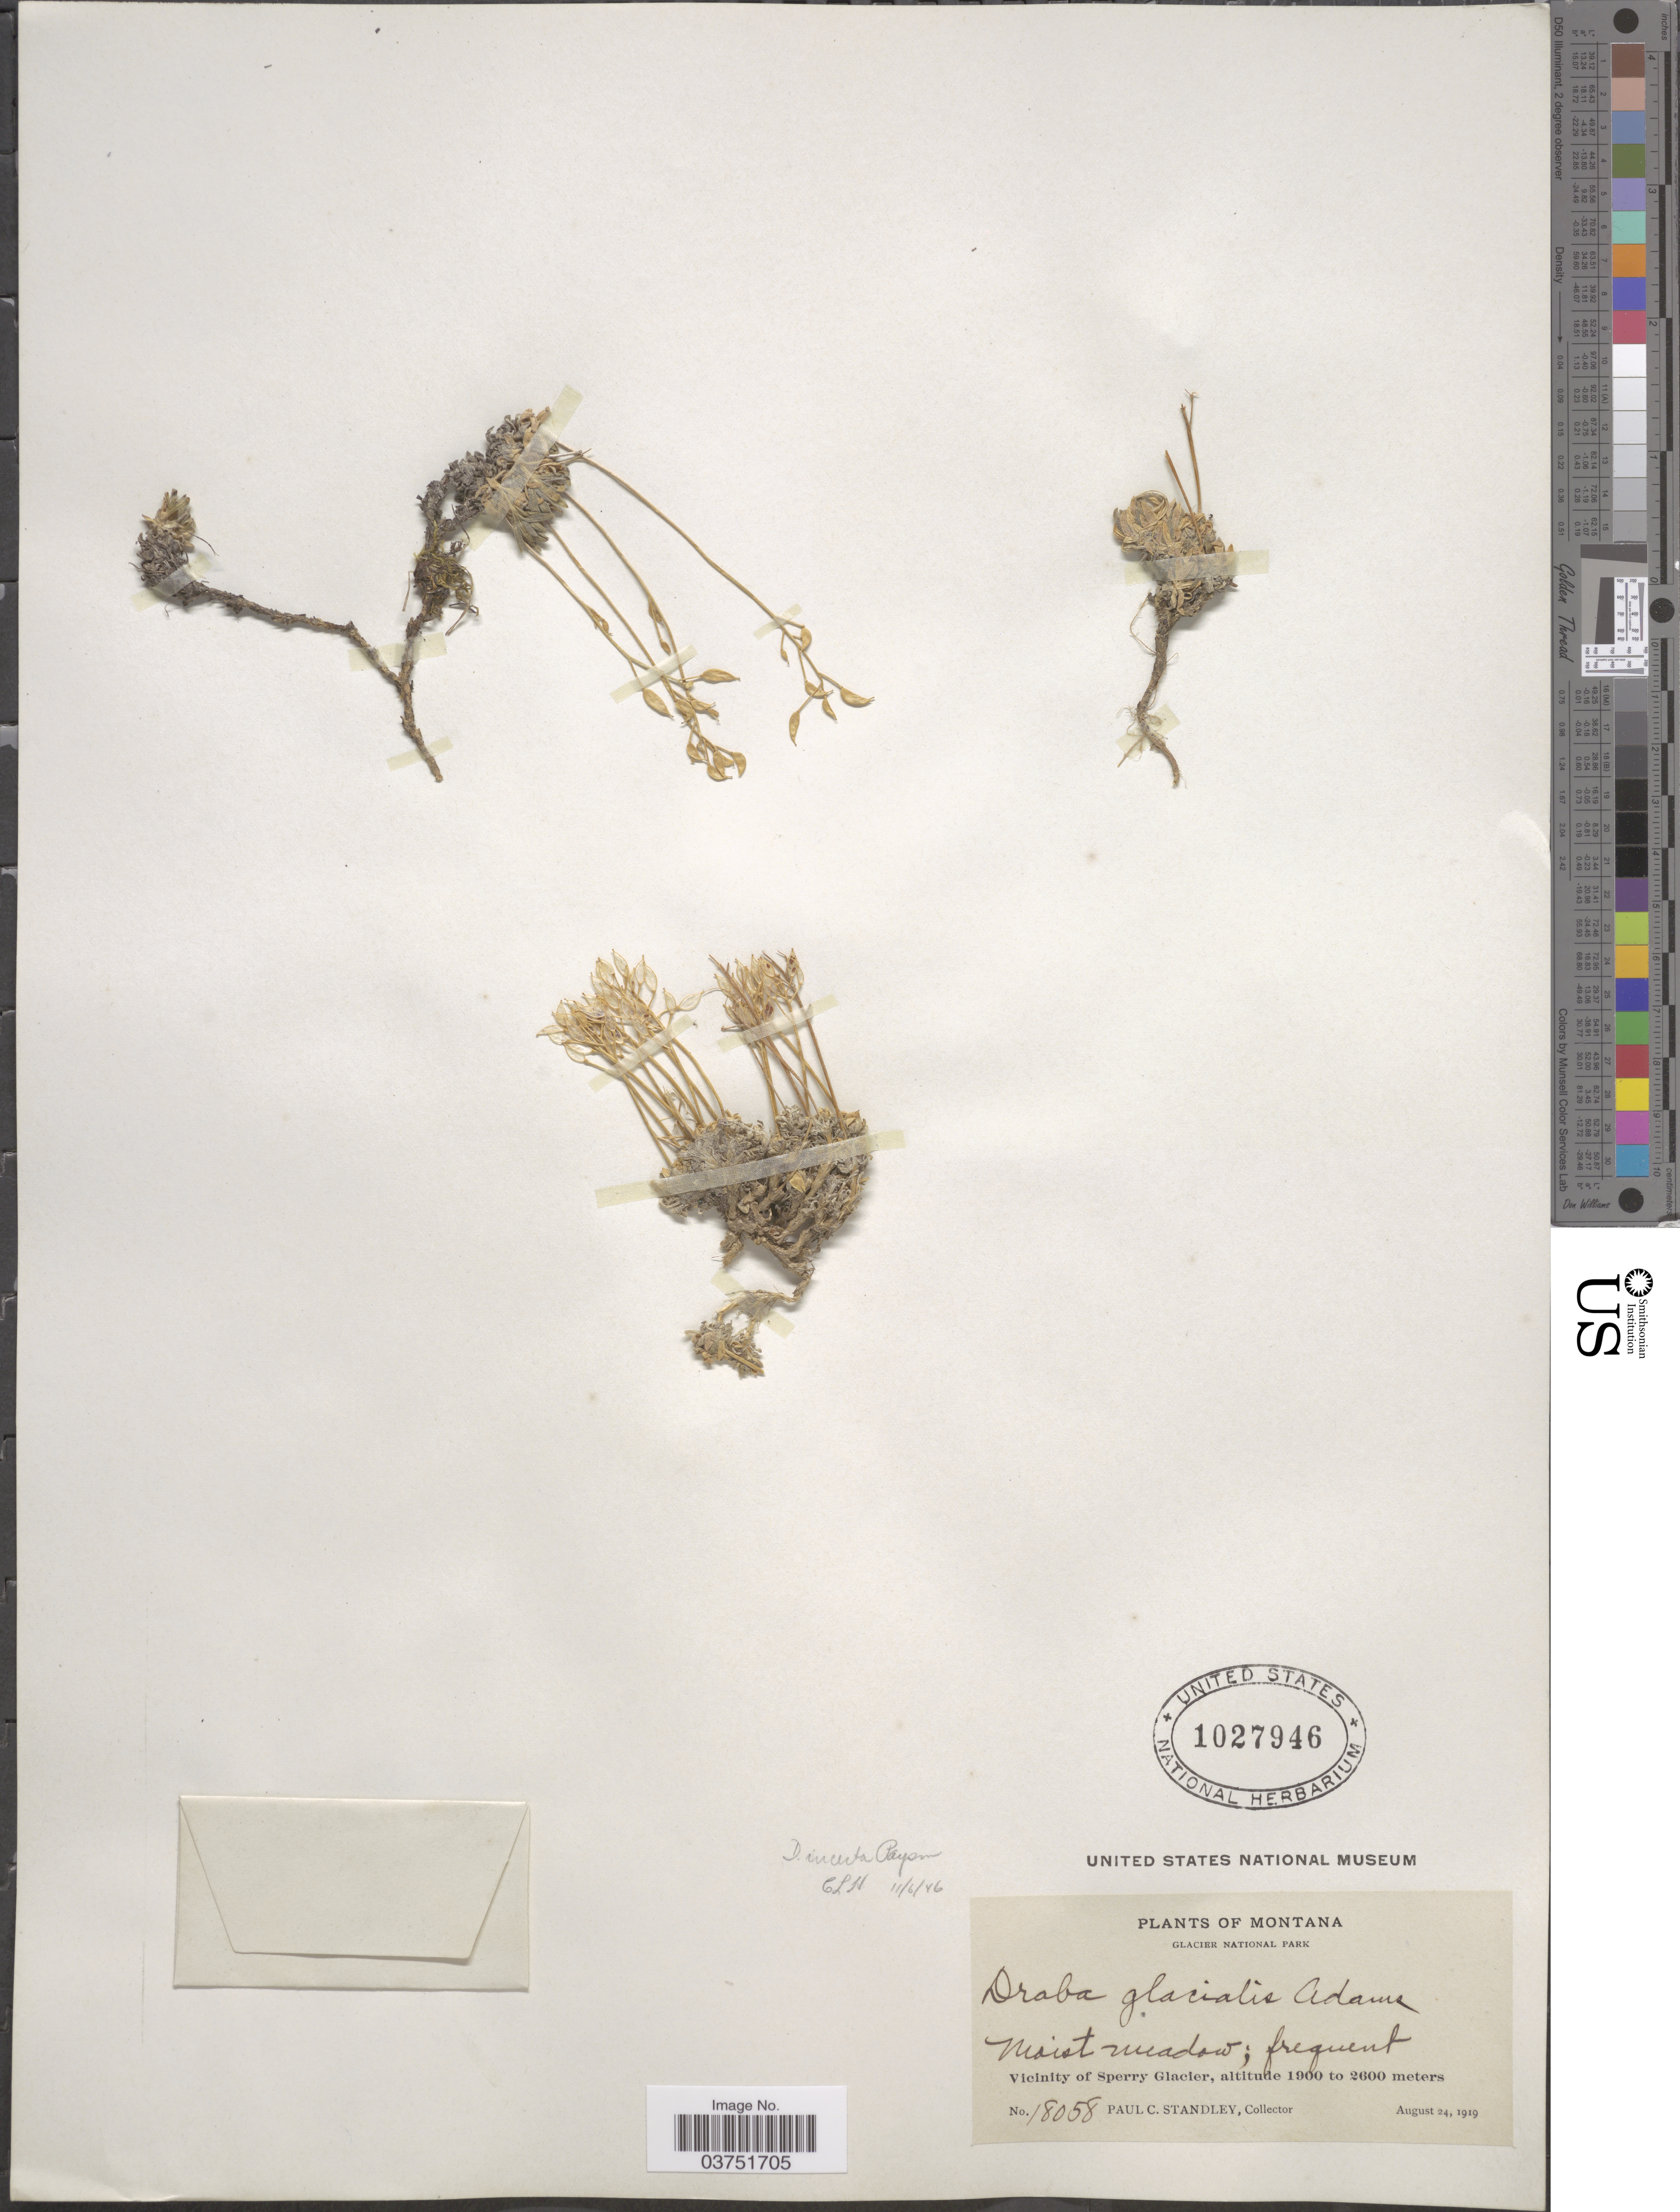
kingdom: Plantae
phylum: Tracheophyta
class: Magnoliopsida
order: Brassicales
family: Brassicaceae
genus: Draba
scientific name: Draba incerta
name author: Payson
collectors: P. C. Standley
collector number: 18058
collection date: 1919-08-24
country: United States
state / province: Montana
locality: Glacier National Park. Vicinity of Sperry Glacier.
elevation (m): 1900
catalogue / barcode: US 1027946